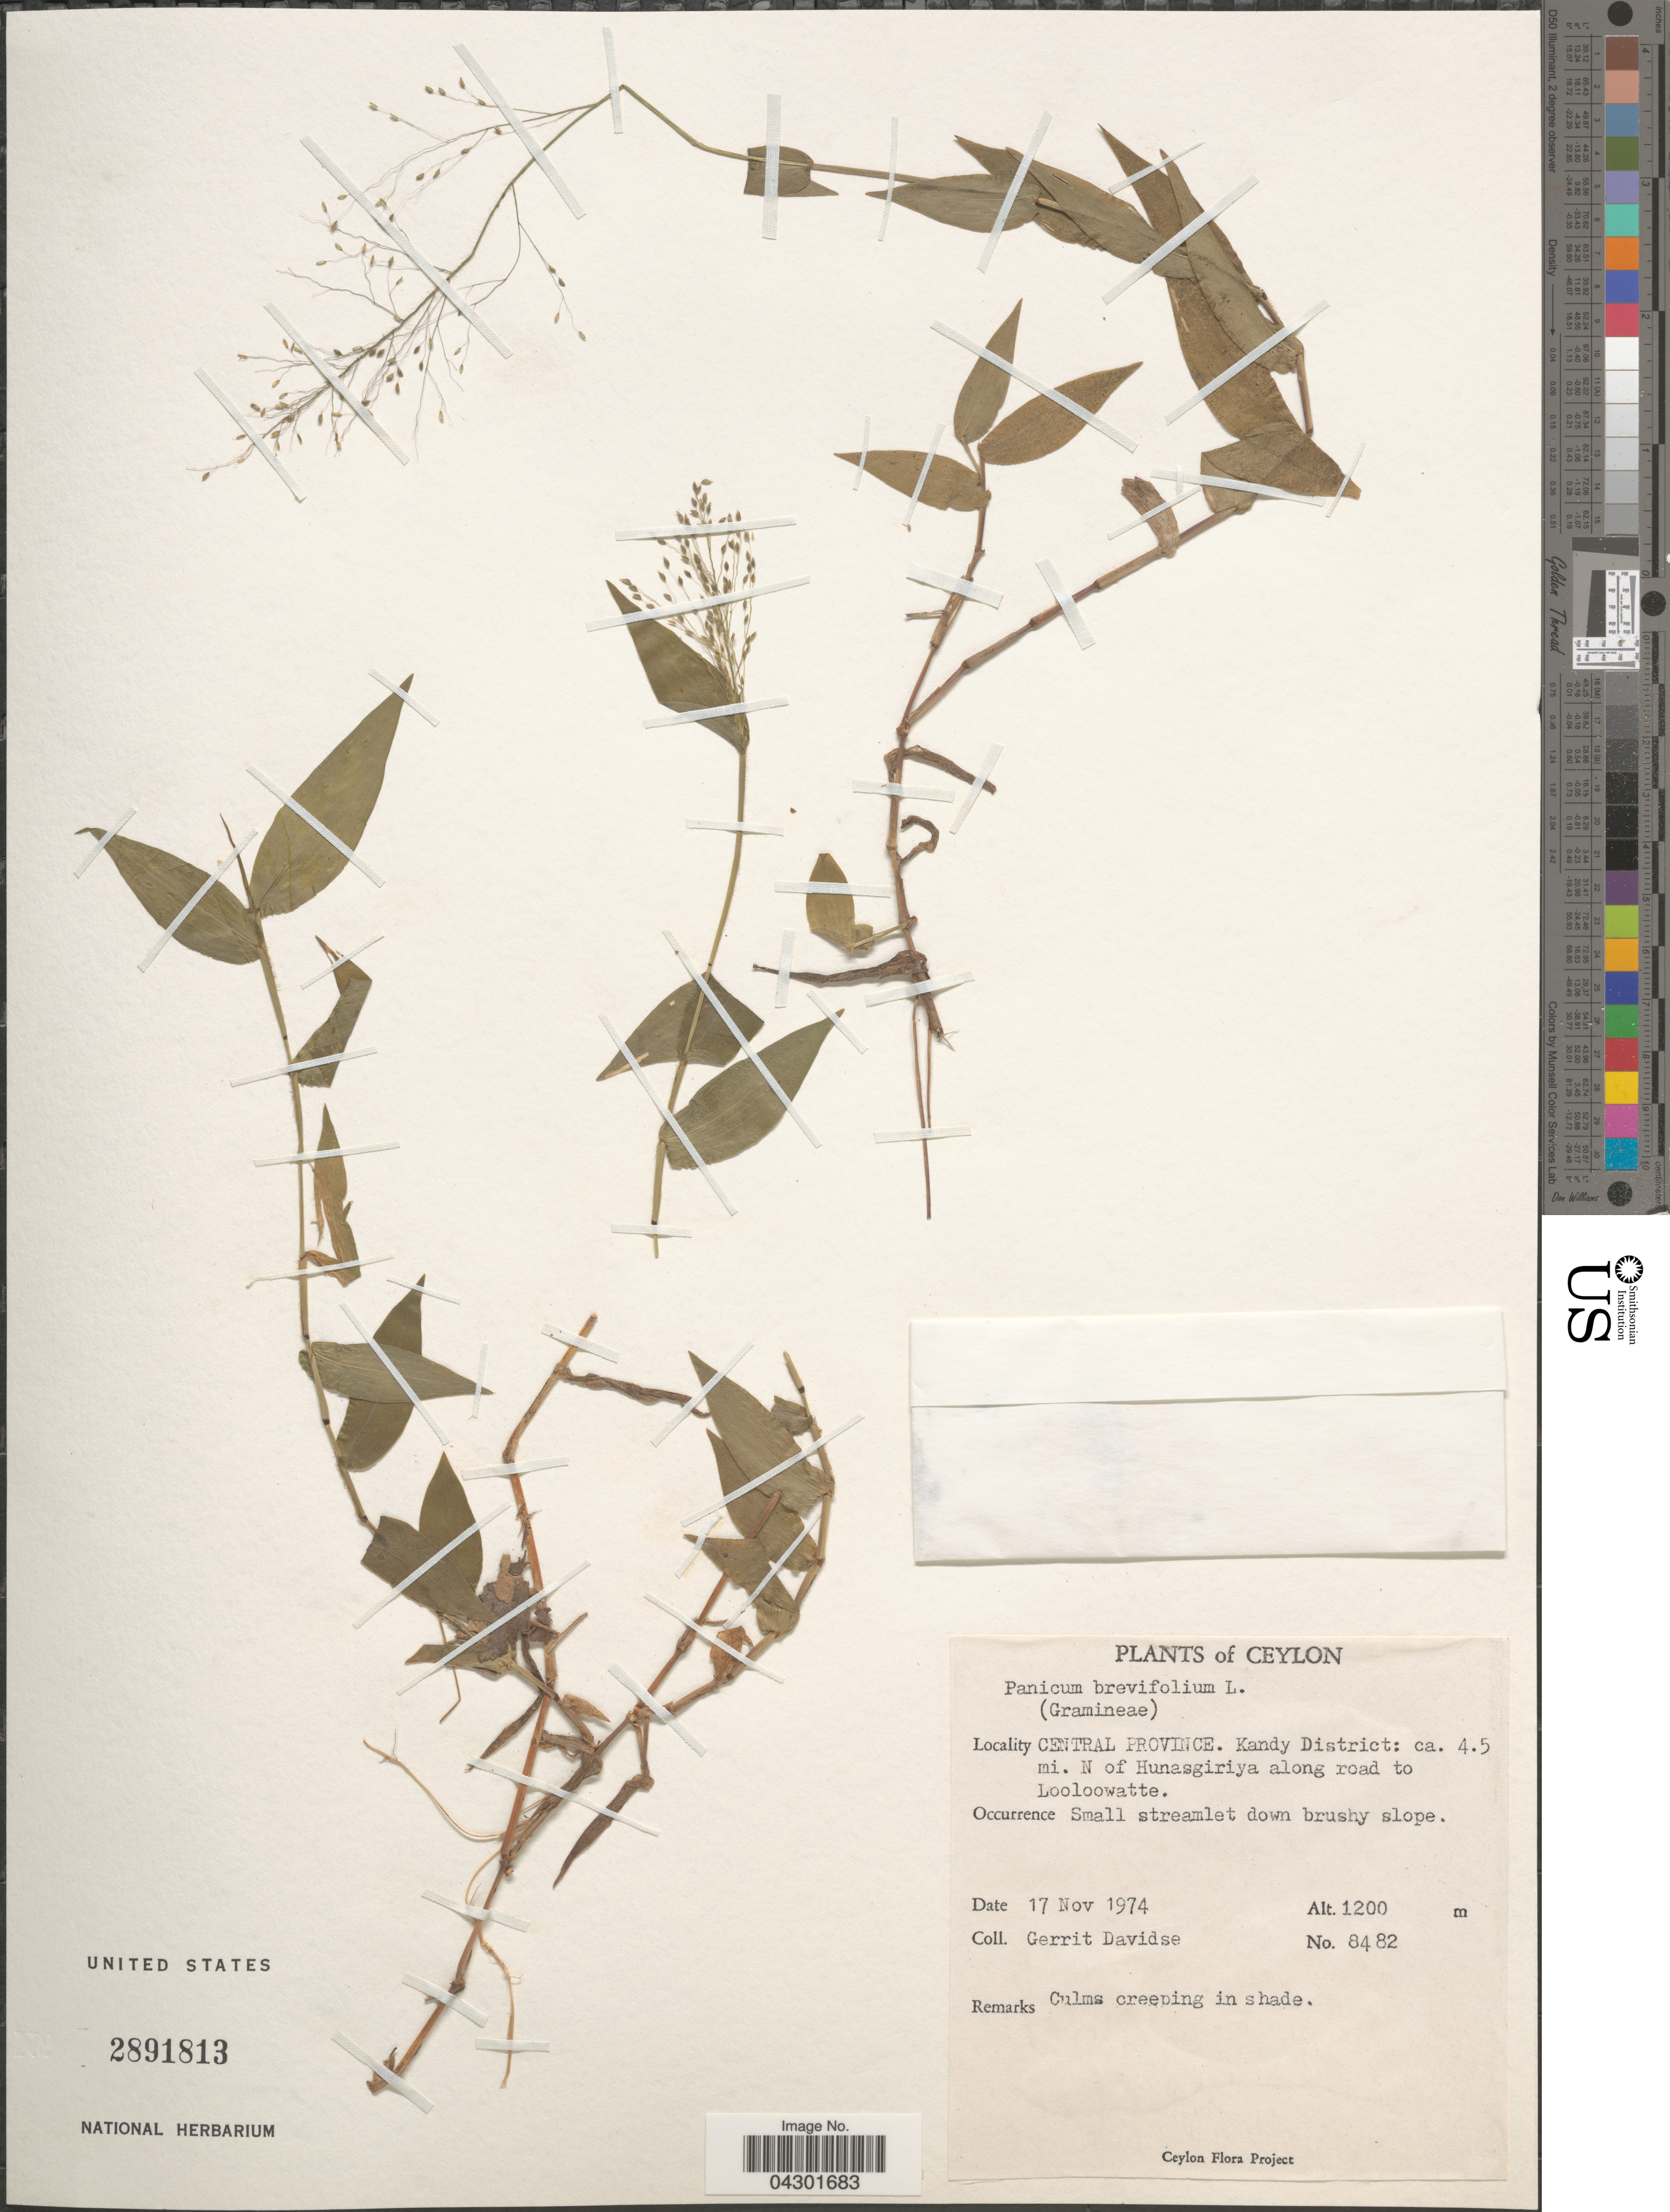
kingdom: Plantae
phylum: Tracheophyta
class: Liliopsida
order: Poales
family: Poaceae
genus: Panicum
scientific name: Panicum brevifolium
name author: L.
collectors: G. Davidse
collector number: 8482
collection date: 1974-11-17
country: Sri Lanka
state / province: Central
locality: Ceylon. Kandy District: ca. 4.5 mi. N. of Hunasgiriya along road to Looloowatte. Small streamlet down brushy slope.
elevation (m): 1200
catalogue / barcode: US 2891813